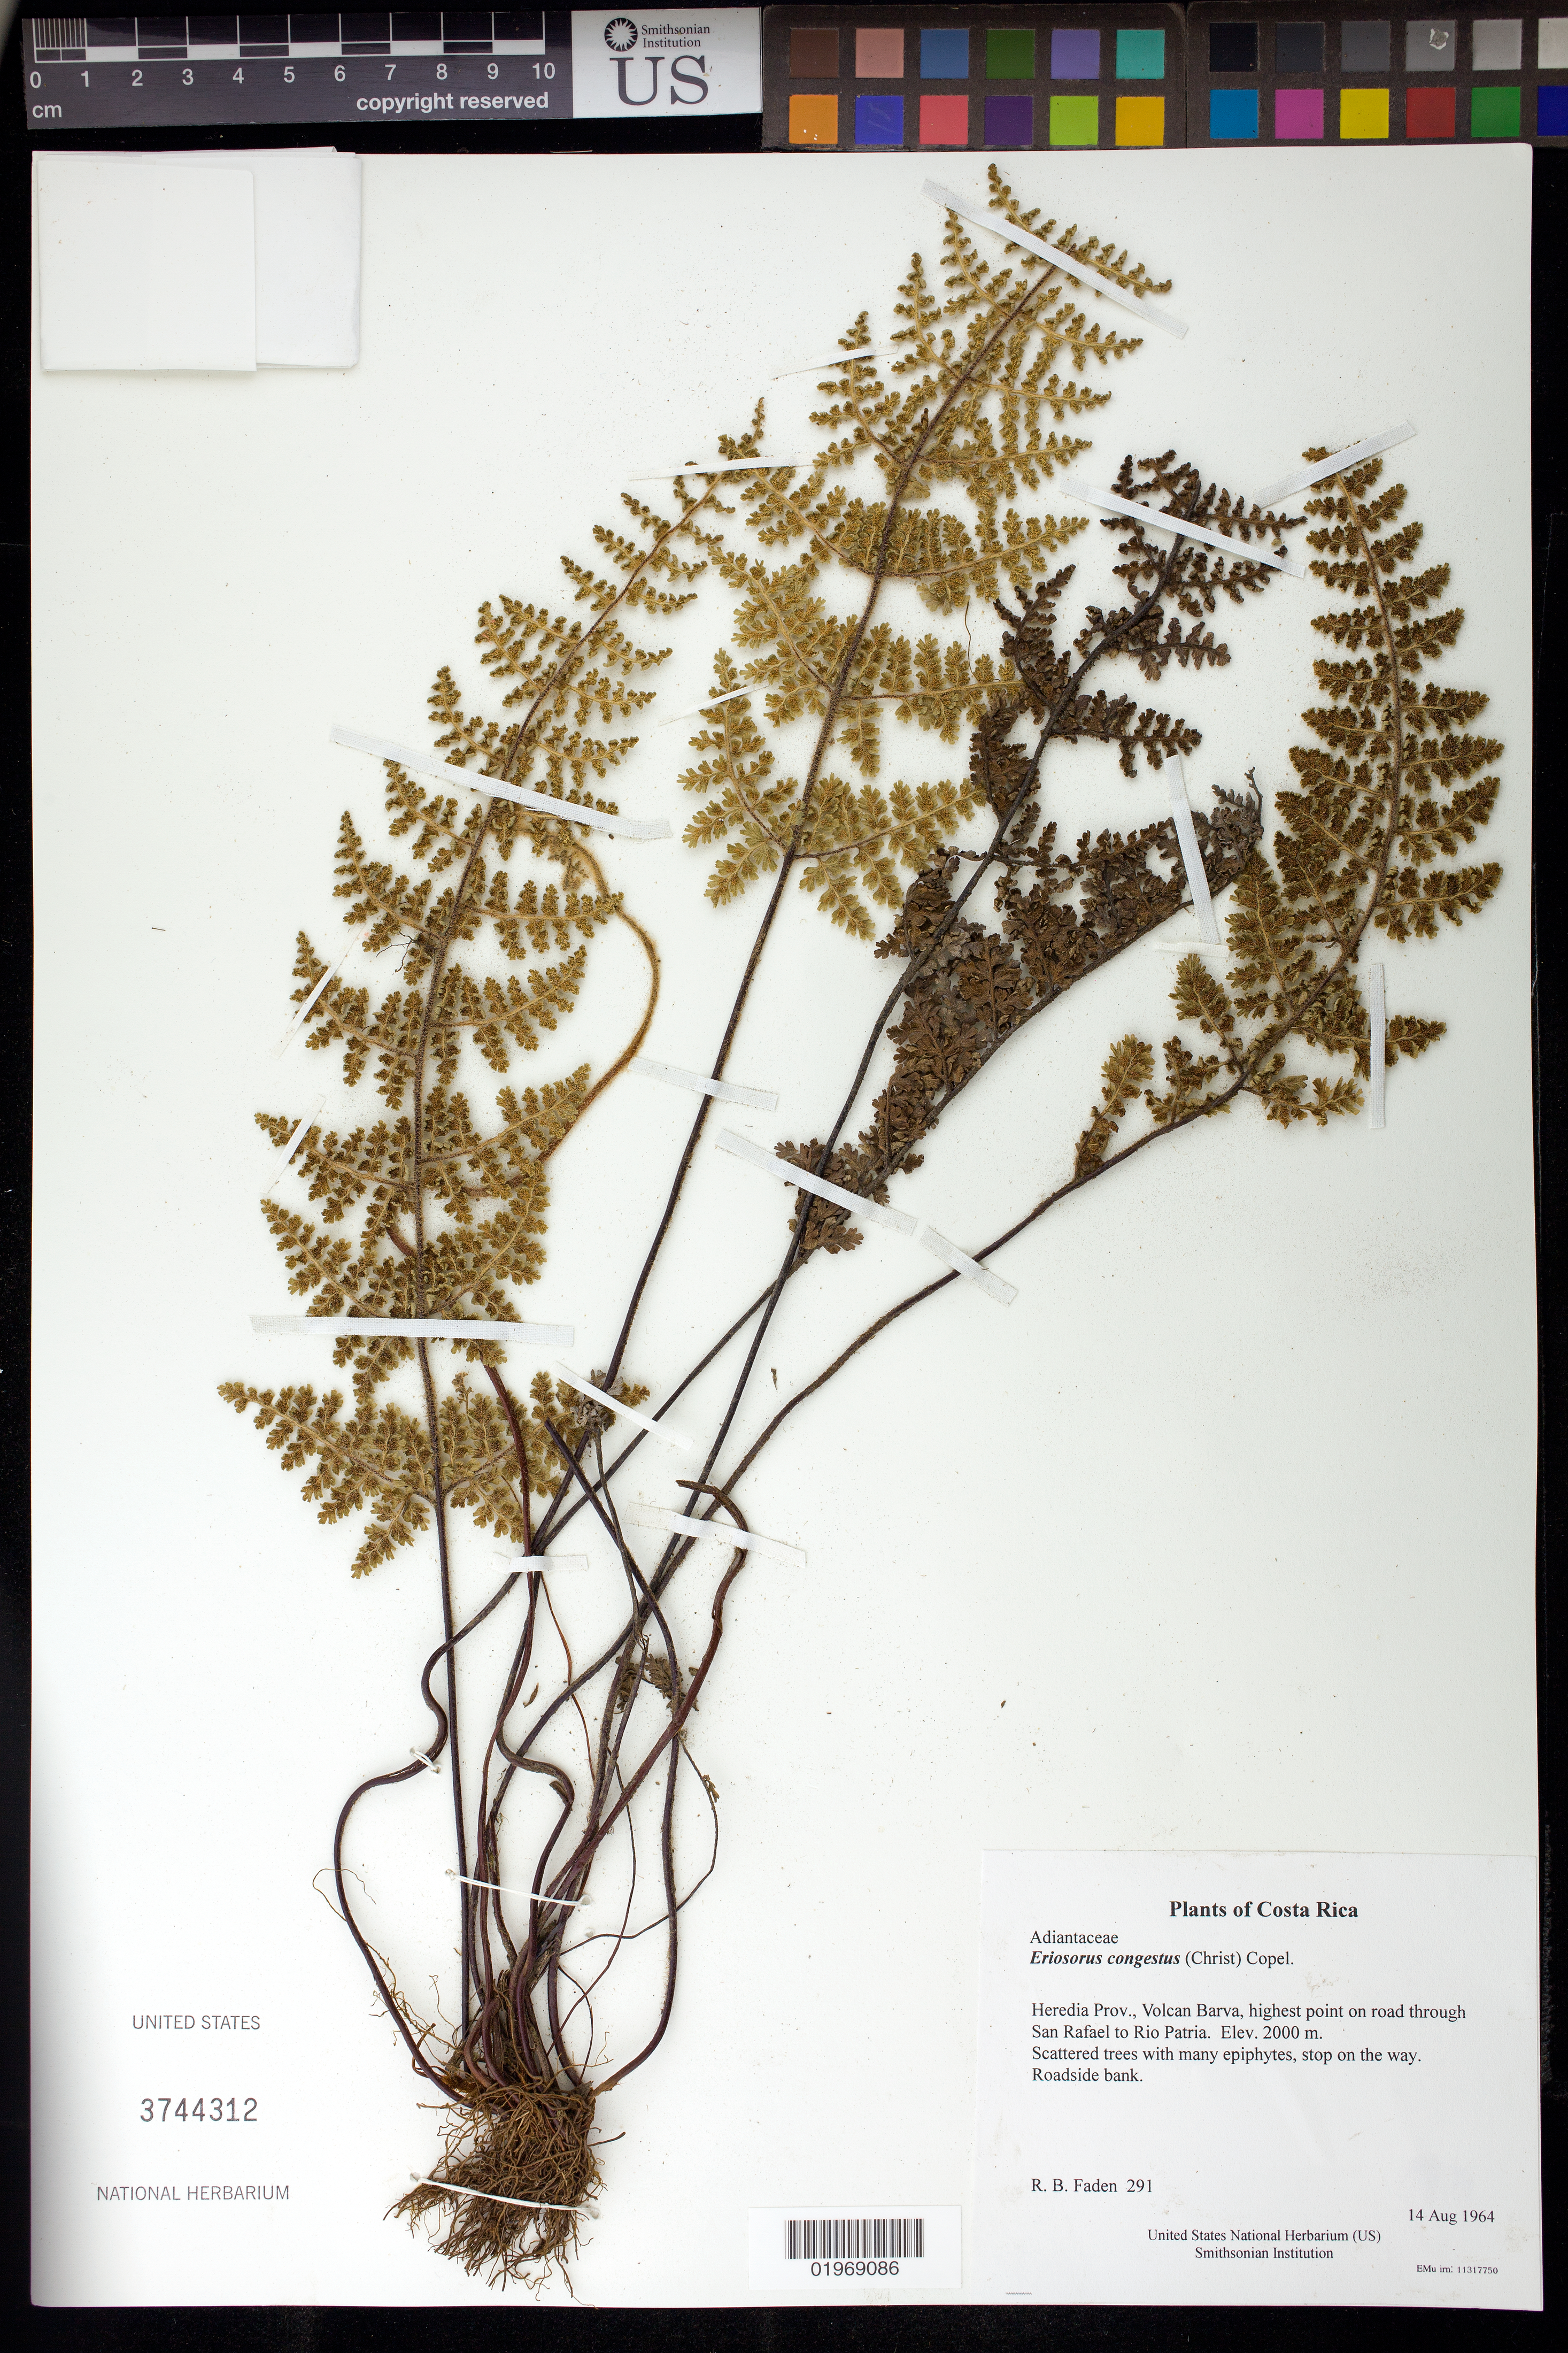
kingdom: Plantae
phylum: Tracheophyta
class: Polypodiopsida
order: Polypodiales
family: Pteridaceae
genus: Eriosorus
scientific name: Eriosorus congestus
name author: (Christ) Copel.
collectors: R. B. Faden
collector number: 291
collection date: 1964-08-14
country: Costa Rica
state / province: Heredia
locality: Volcan Barva, highest point on road through San Rafael to Rio Patria.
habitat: Roadside bank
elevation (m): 2000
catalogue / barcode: US 3744312